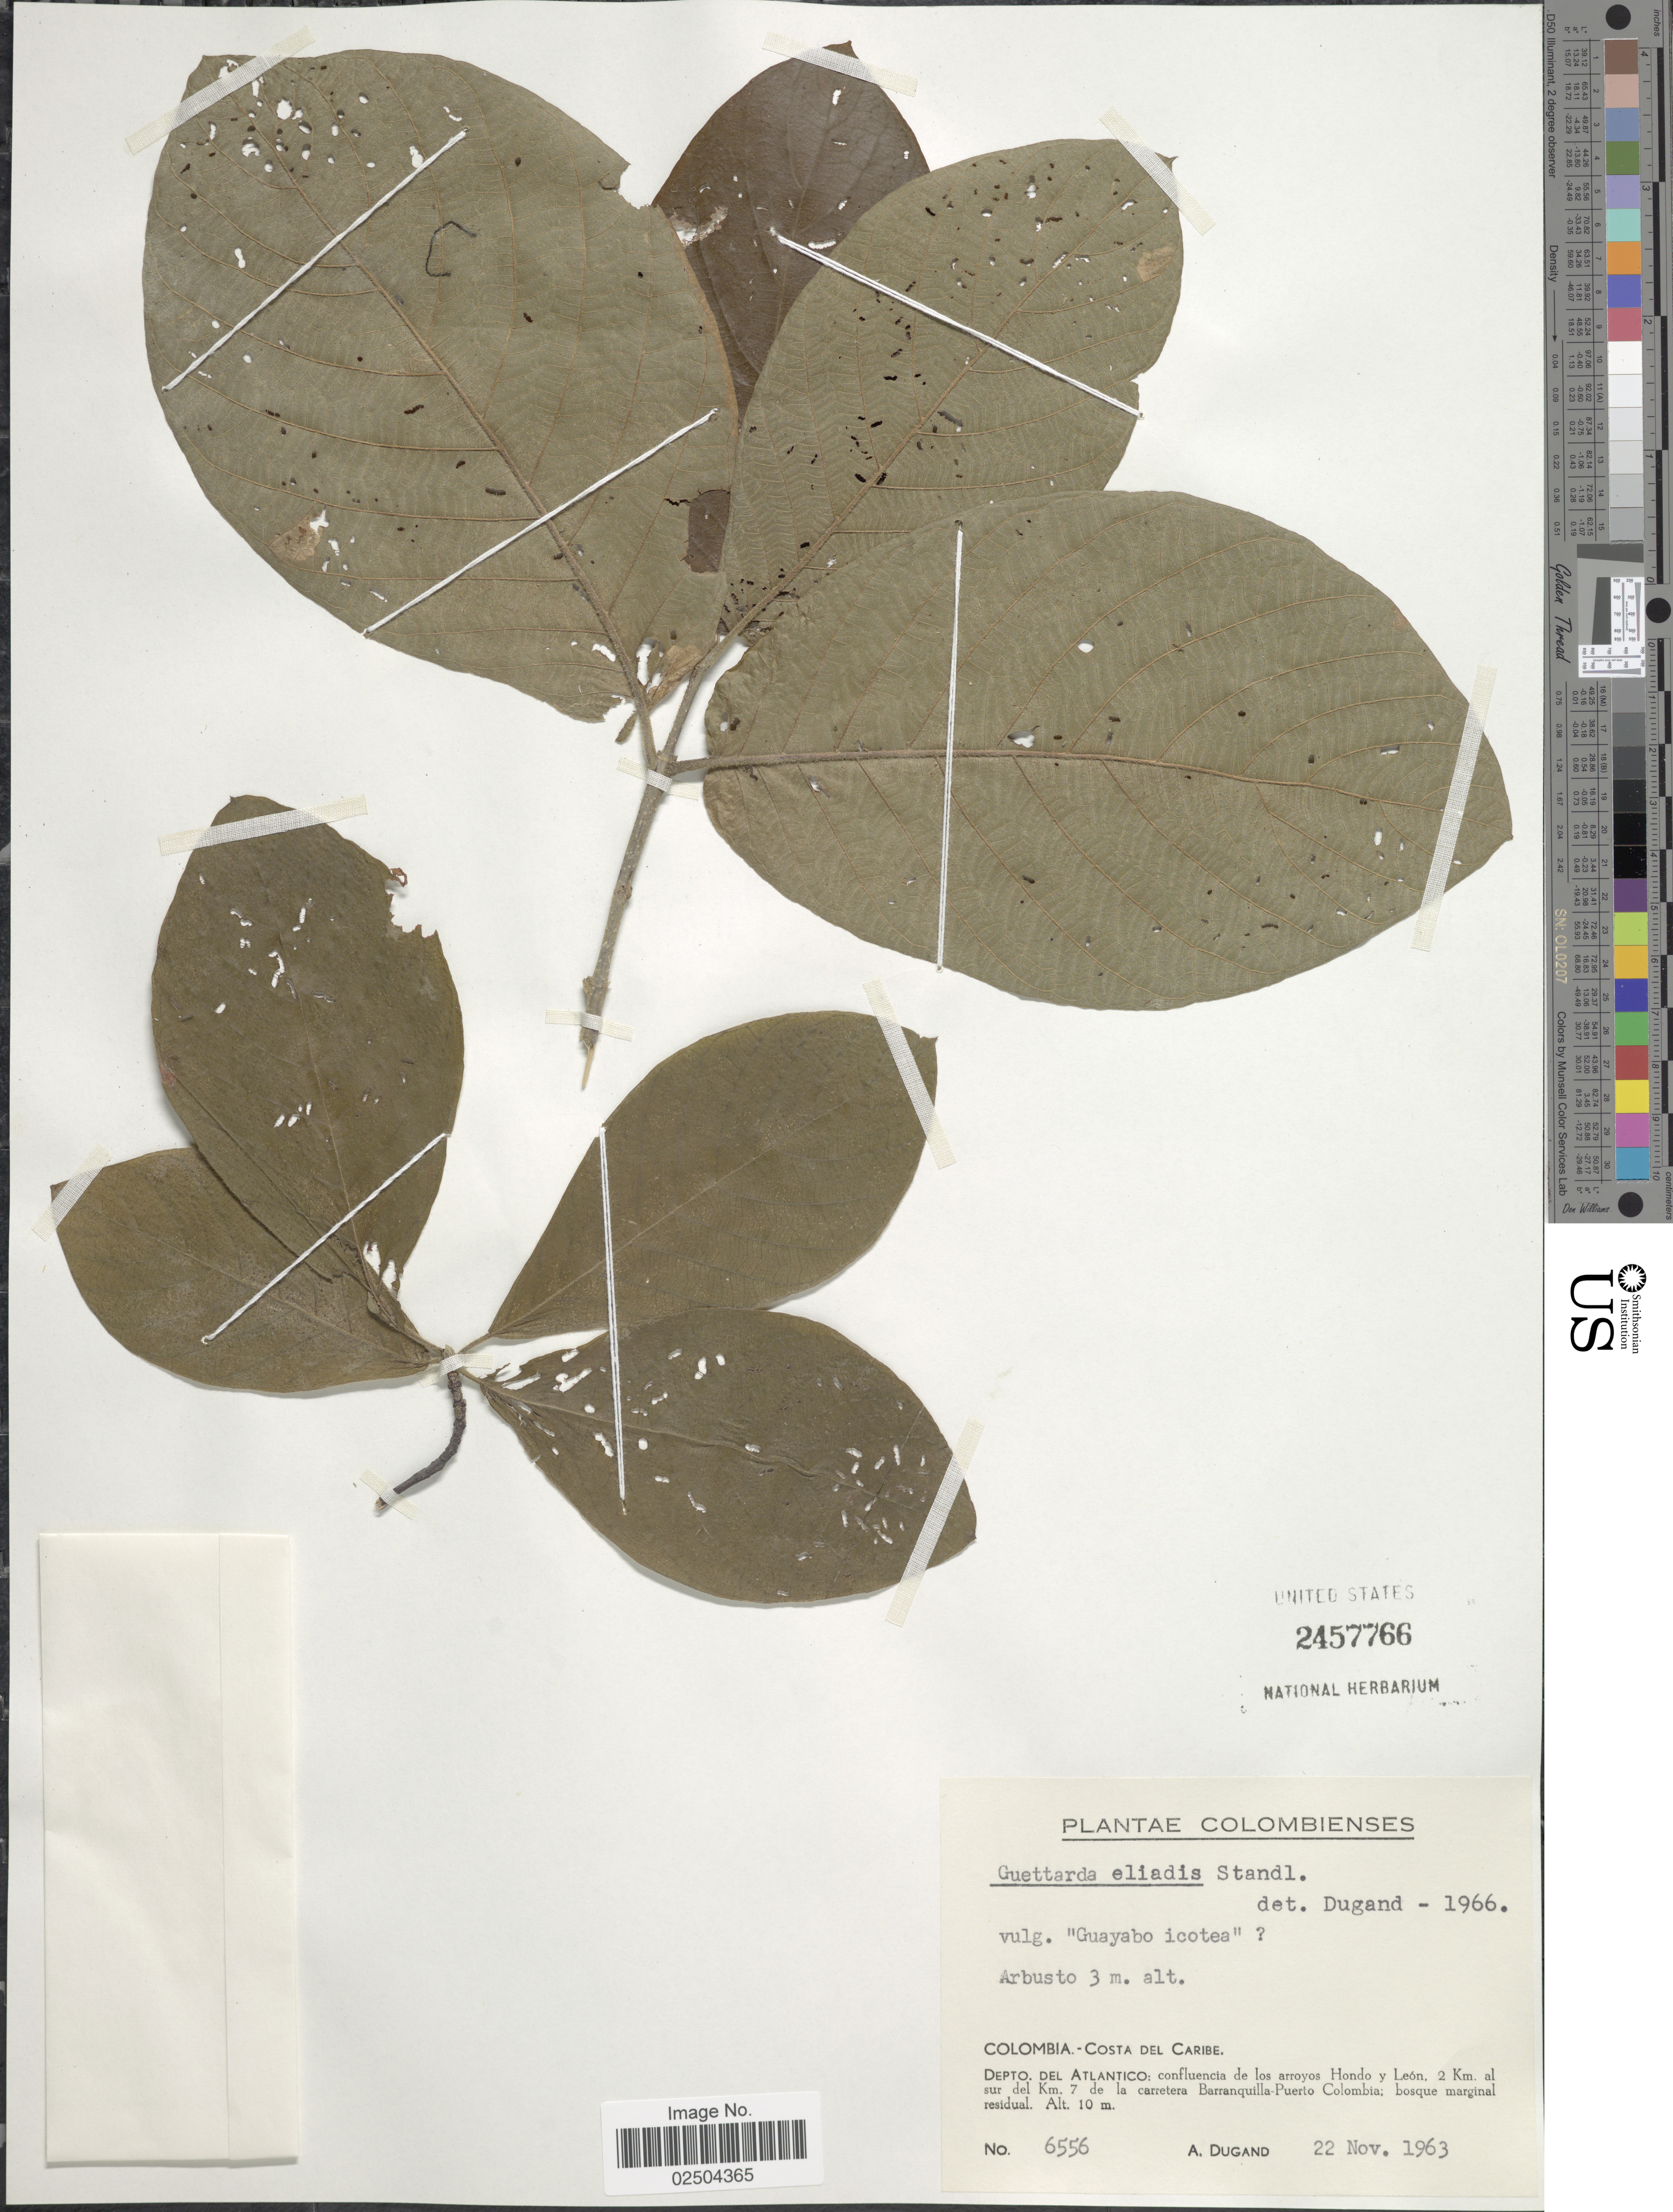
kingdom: Plantae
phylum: Tracheophyta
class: Magnoliopsida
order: Gentianales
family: Rubiaceae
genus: Guettarda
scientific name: Guettarda eliadis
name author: Standl.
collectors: A. Dugand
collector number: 6556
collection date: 1963-11-22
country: Colombia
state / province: Atlántico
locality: Costa del Caribe, Depto. del Atlantico: confluencia de los arroyos Hondo y Leon, 2 km al sur del Km. 7 de la carretera Barranquilla-Puerto Colombia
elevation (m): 10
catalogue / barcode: US 2457766